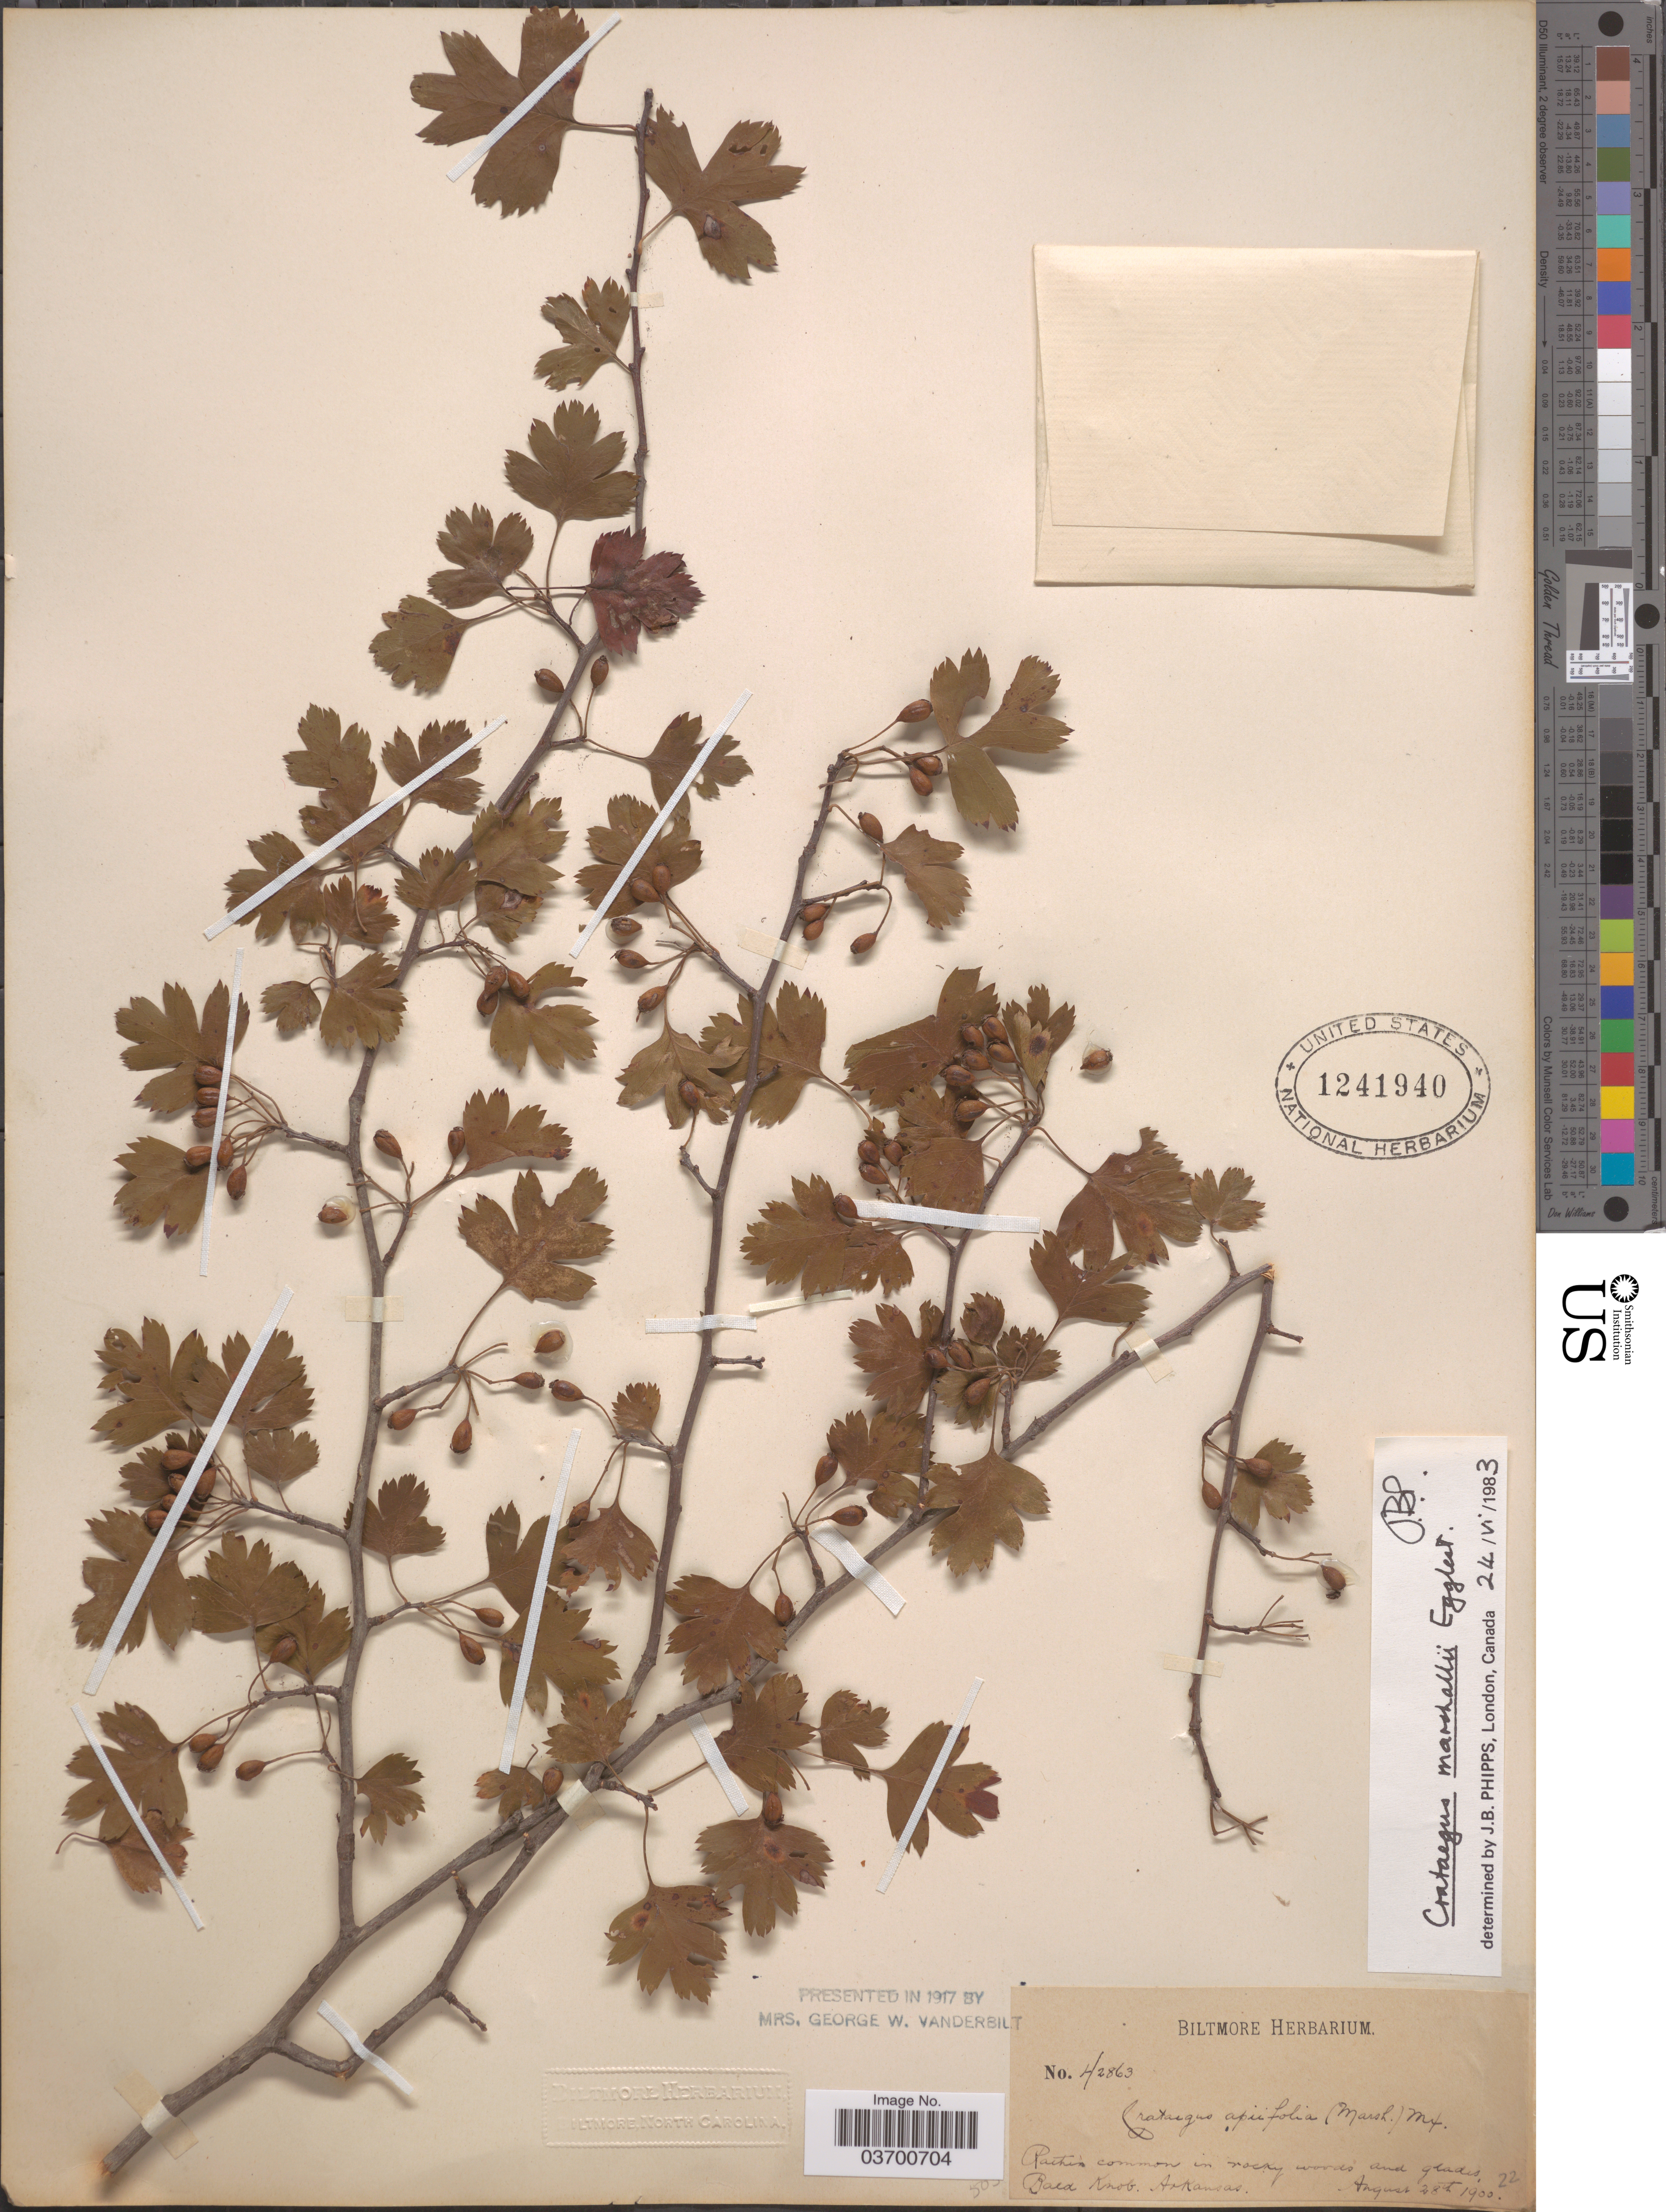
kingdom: Plantae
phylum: Tracheophyta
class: Magnoliopsida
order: Rosales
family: Rosaceae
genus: Crataegus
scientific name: Crataegus marshallii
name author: Eggl.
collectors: ex herb. Biltmore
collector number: H2863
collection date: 1900-08-28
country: United States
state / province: Arkansas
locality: Bald Knob.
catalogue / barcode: US 1241940